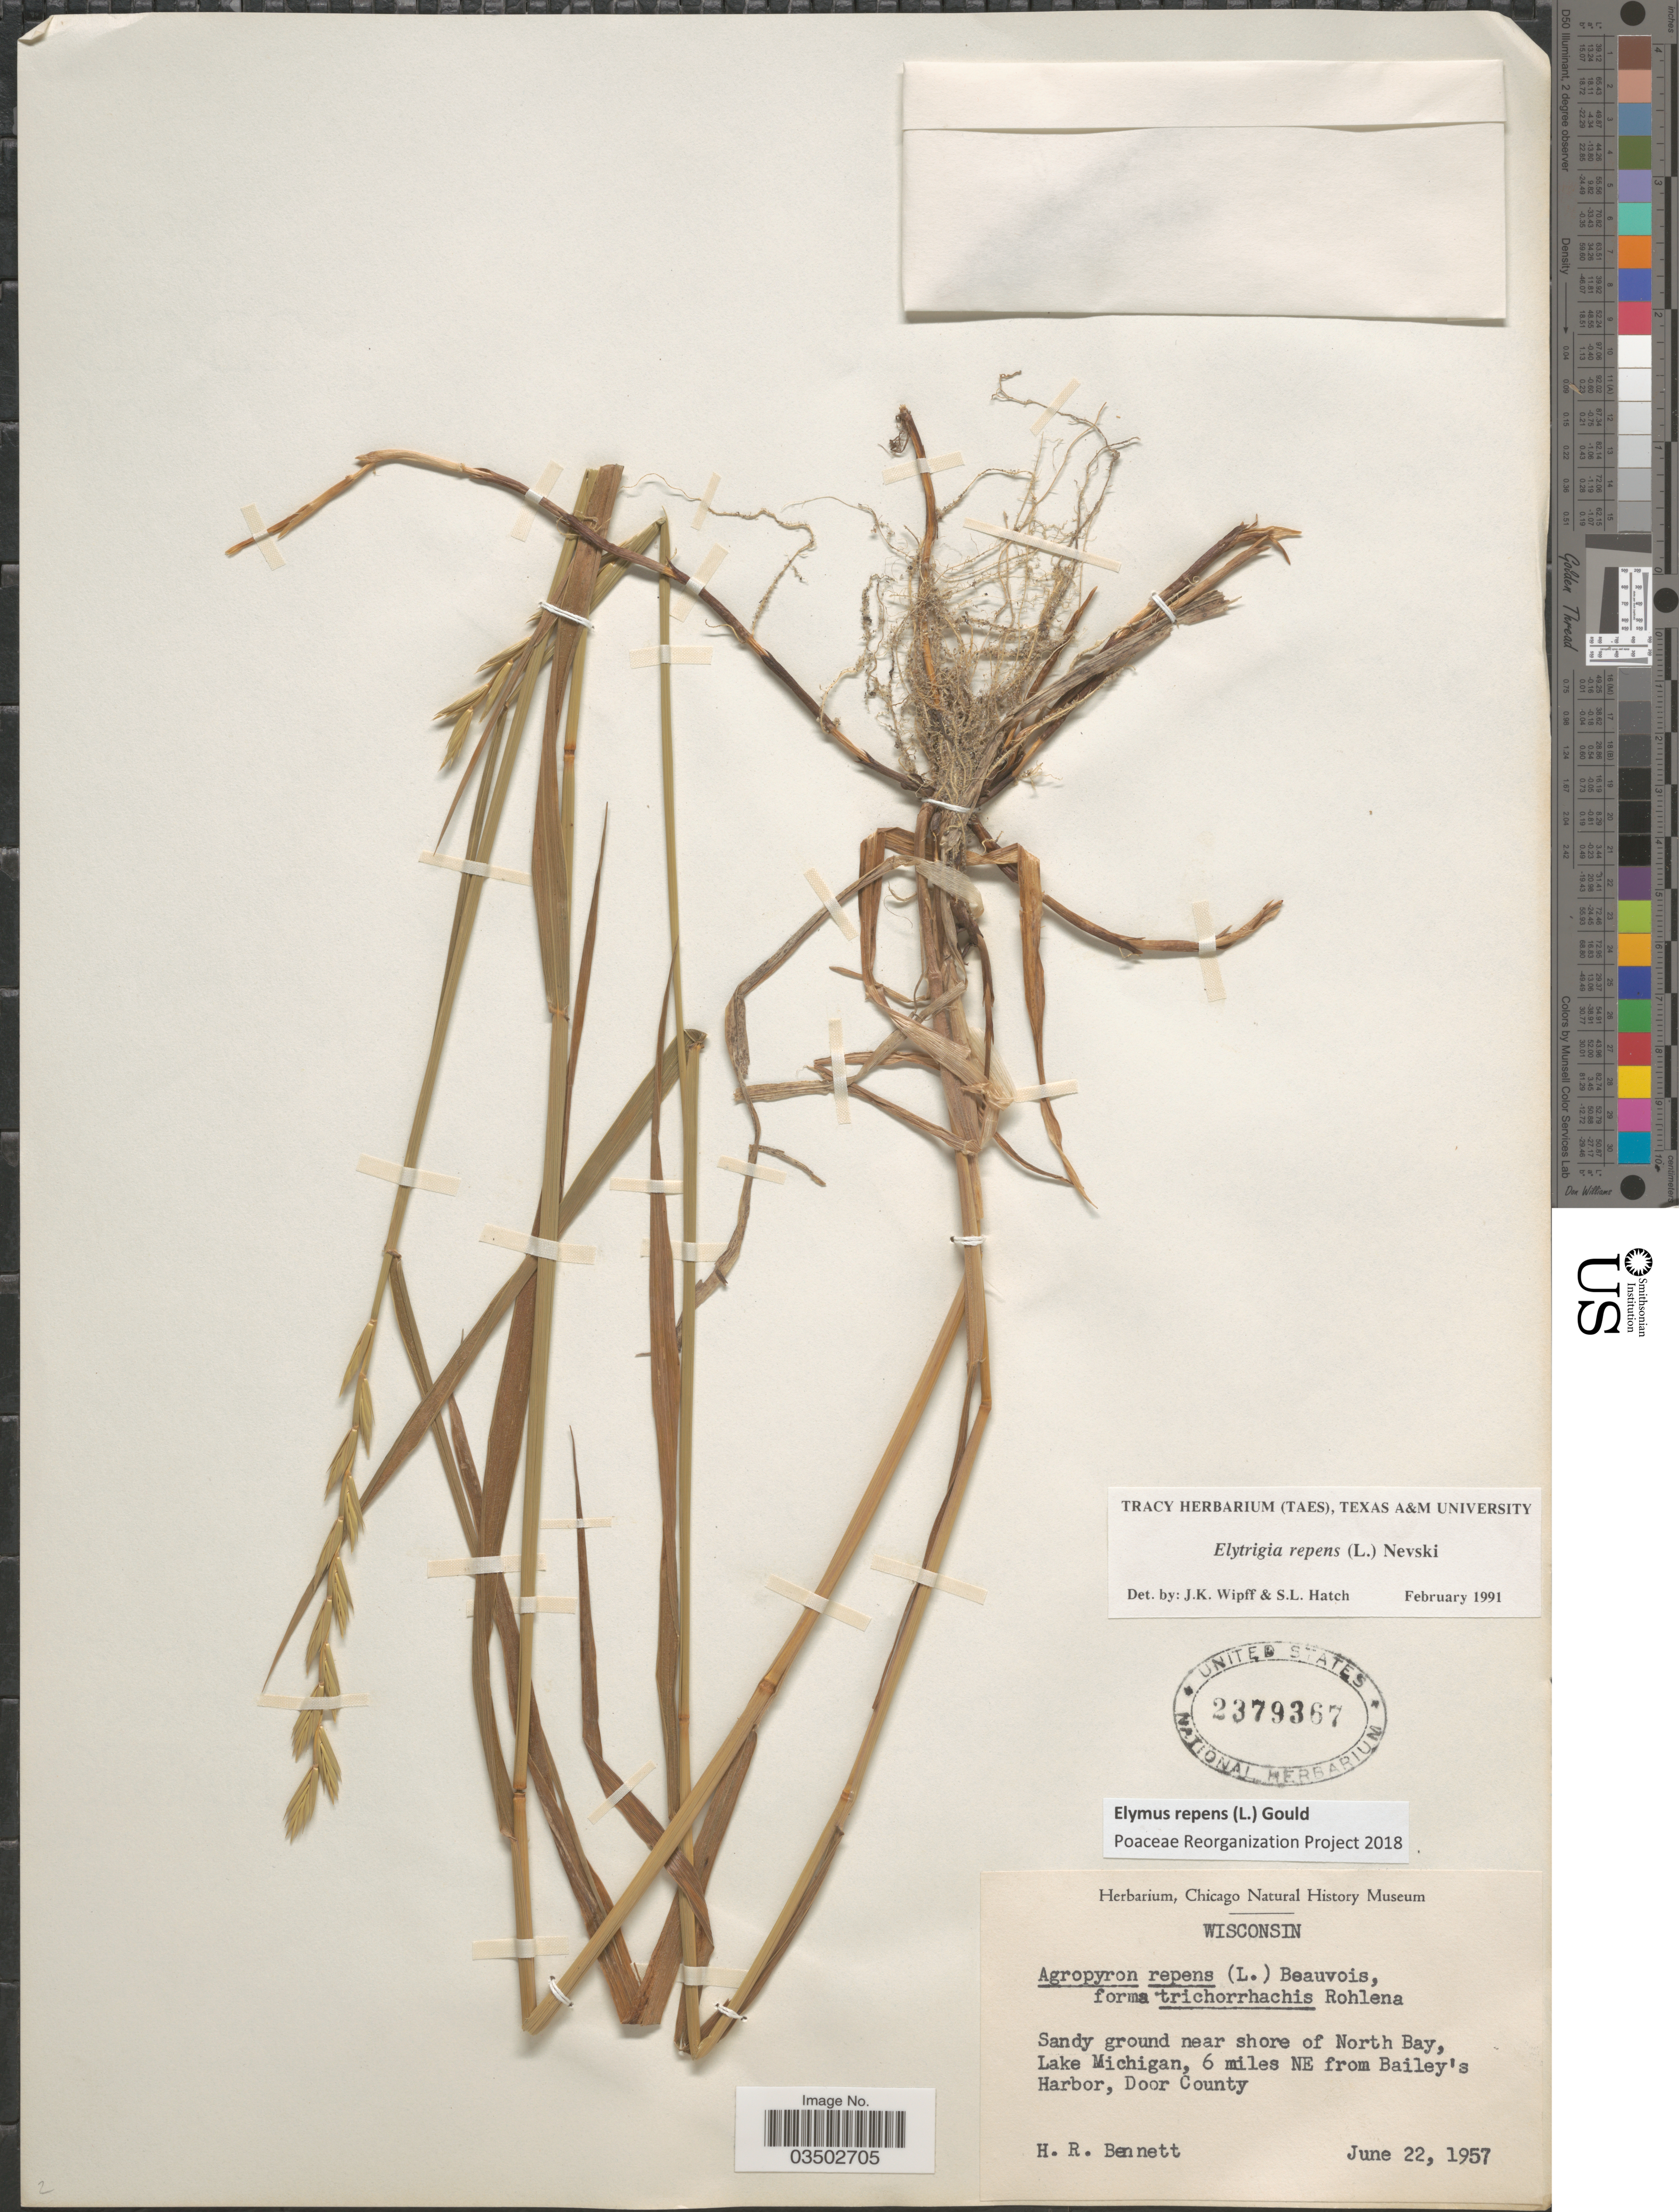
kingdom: Plantae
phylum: Tracheophyta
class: Liliopsida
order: Poales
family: Poaceae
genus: Elymus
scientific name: Elymus repens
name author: (L.) Gould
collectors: H. R. Bennett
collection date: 1957-06-22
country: United States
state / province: Wisconsin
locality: Sandy ground near shore of North Bay, Lake Michigan, 6 miles NE from Bailey's Harbor, Door County.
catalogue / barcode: US 2379367